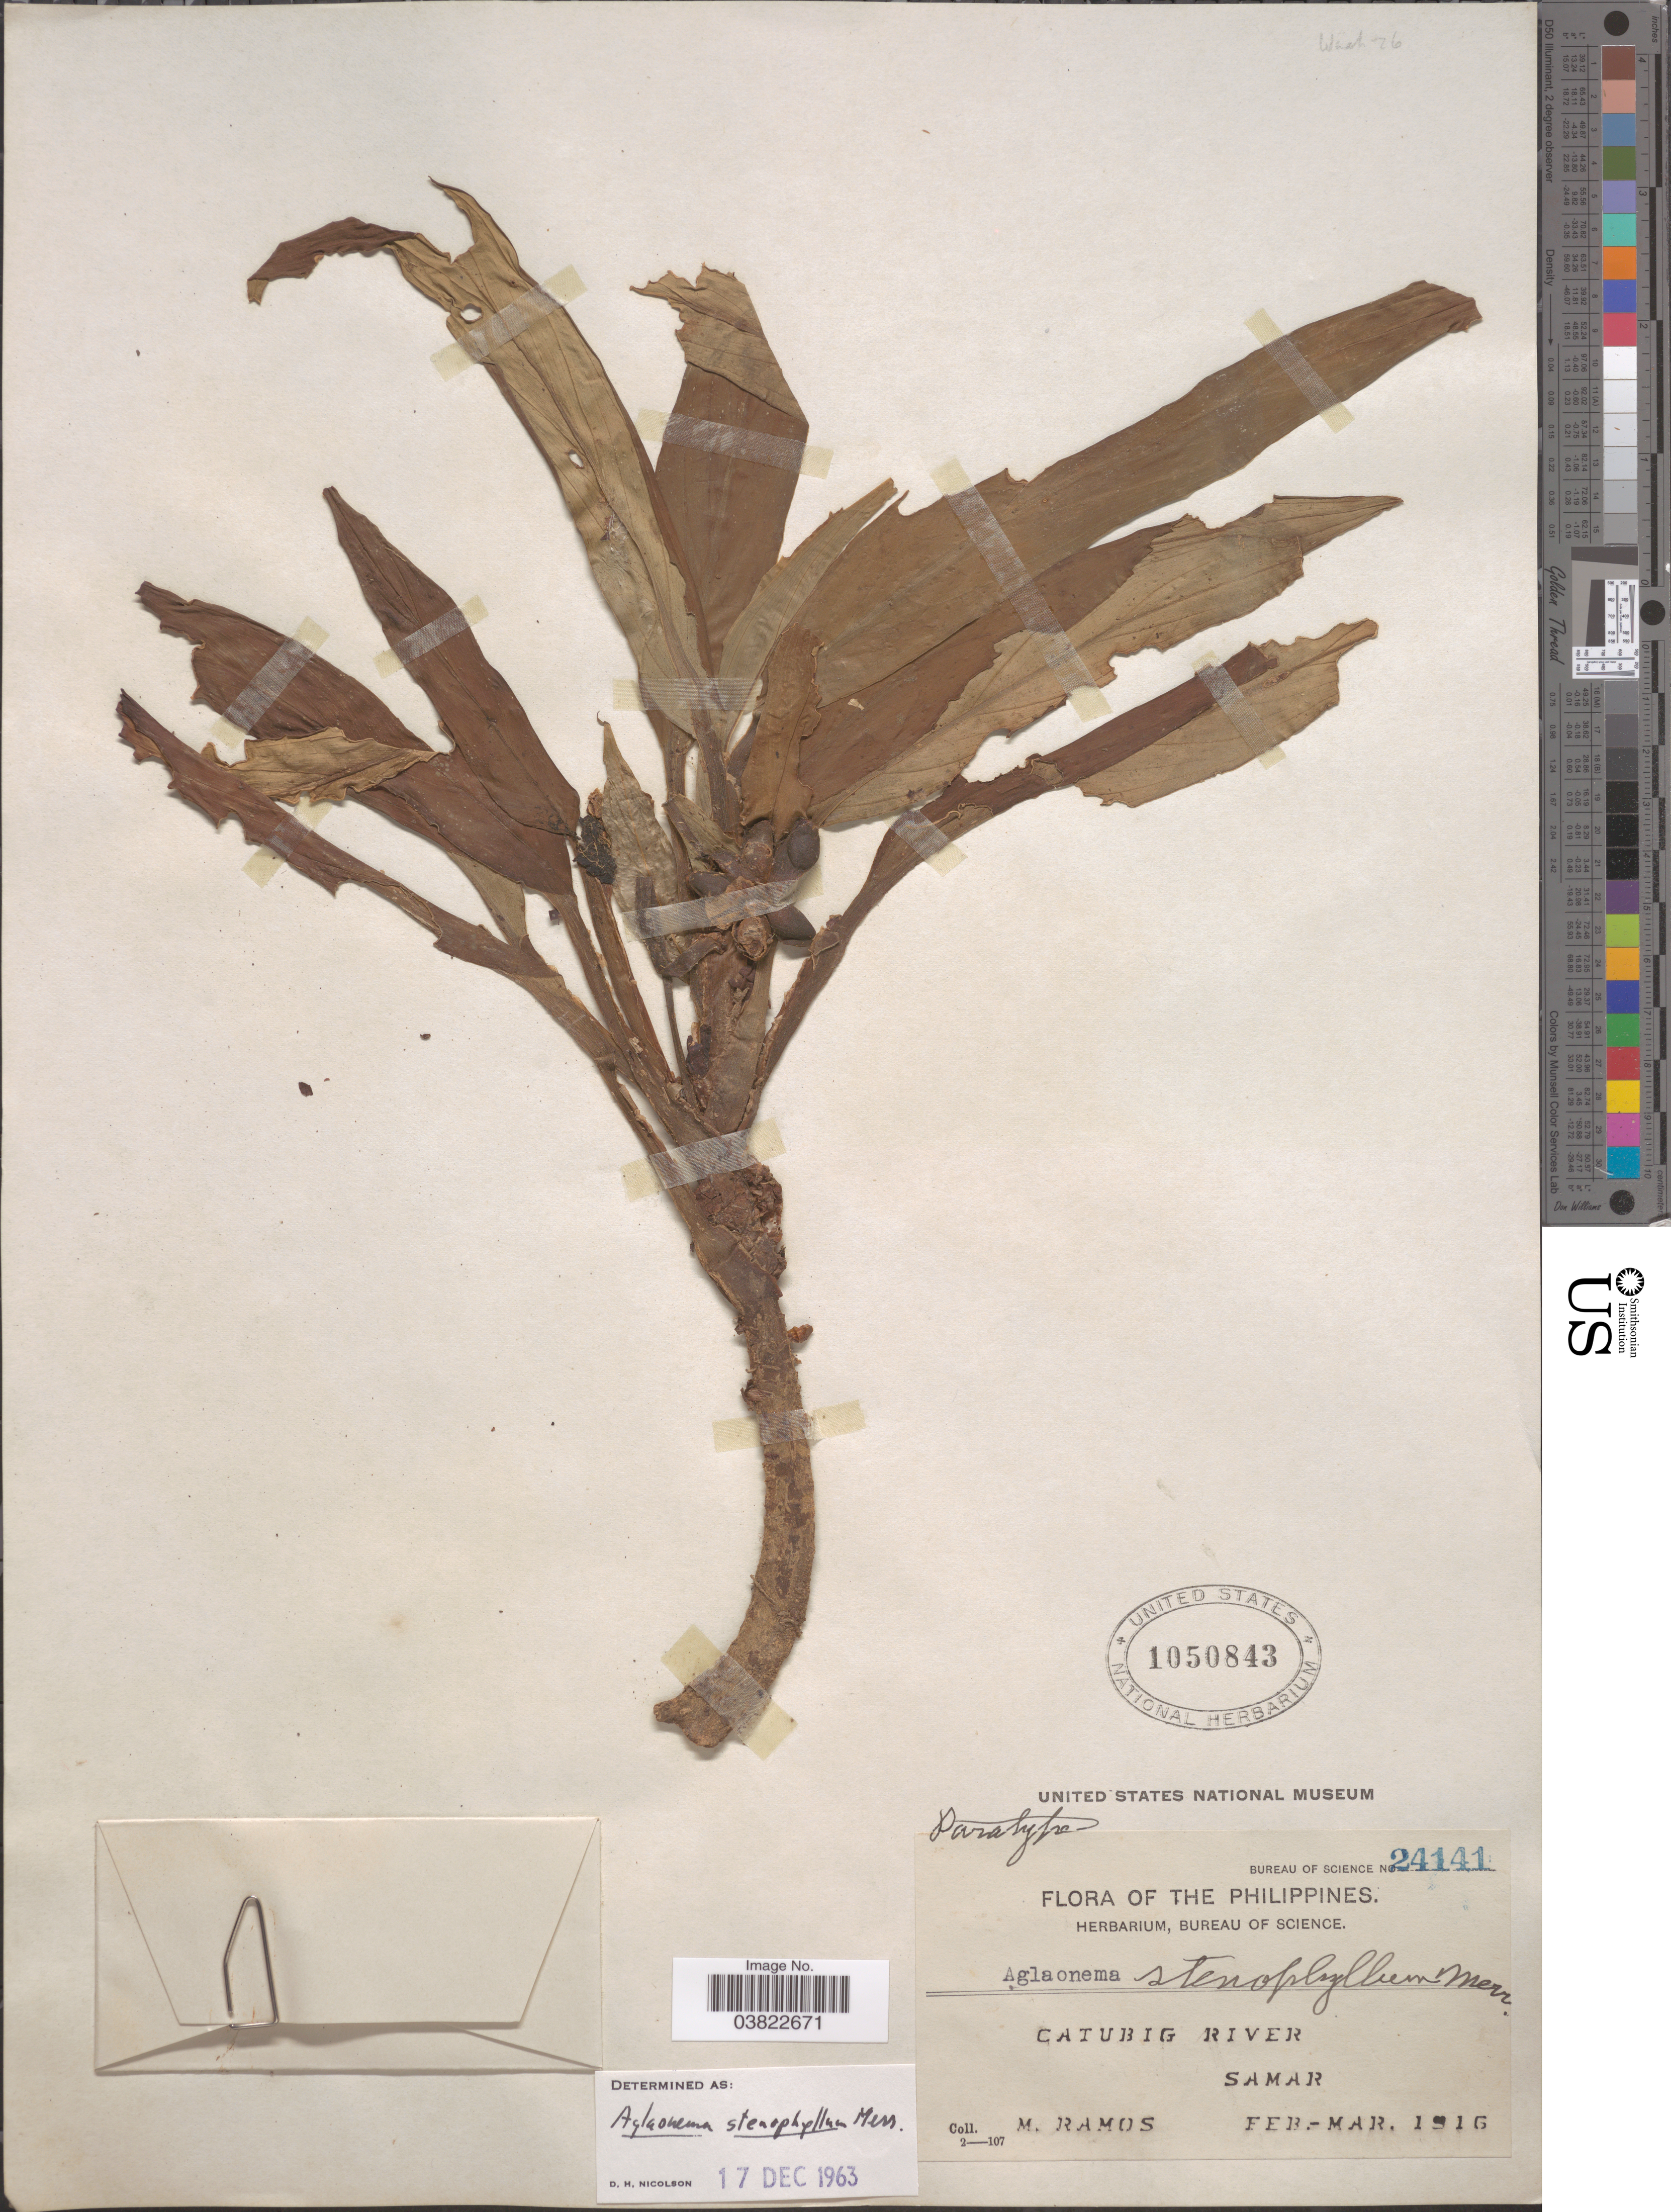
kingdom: Plantae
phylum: Tracheophyta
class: Liliopsida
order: Alismatales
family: Araceae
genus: Aglaonema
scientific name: Aglaonema stenophyllum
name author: Merr.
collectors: M. Ramos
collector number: Bureau of Science 24141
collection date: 1916-02/1916-03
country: Philippines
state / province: Eastern Visayas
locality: Catubig River. Samar.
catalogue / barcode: US 1050843